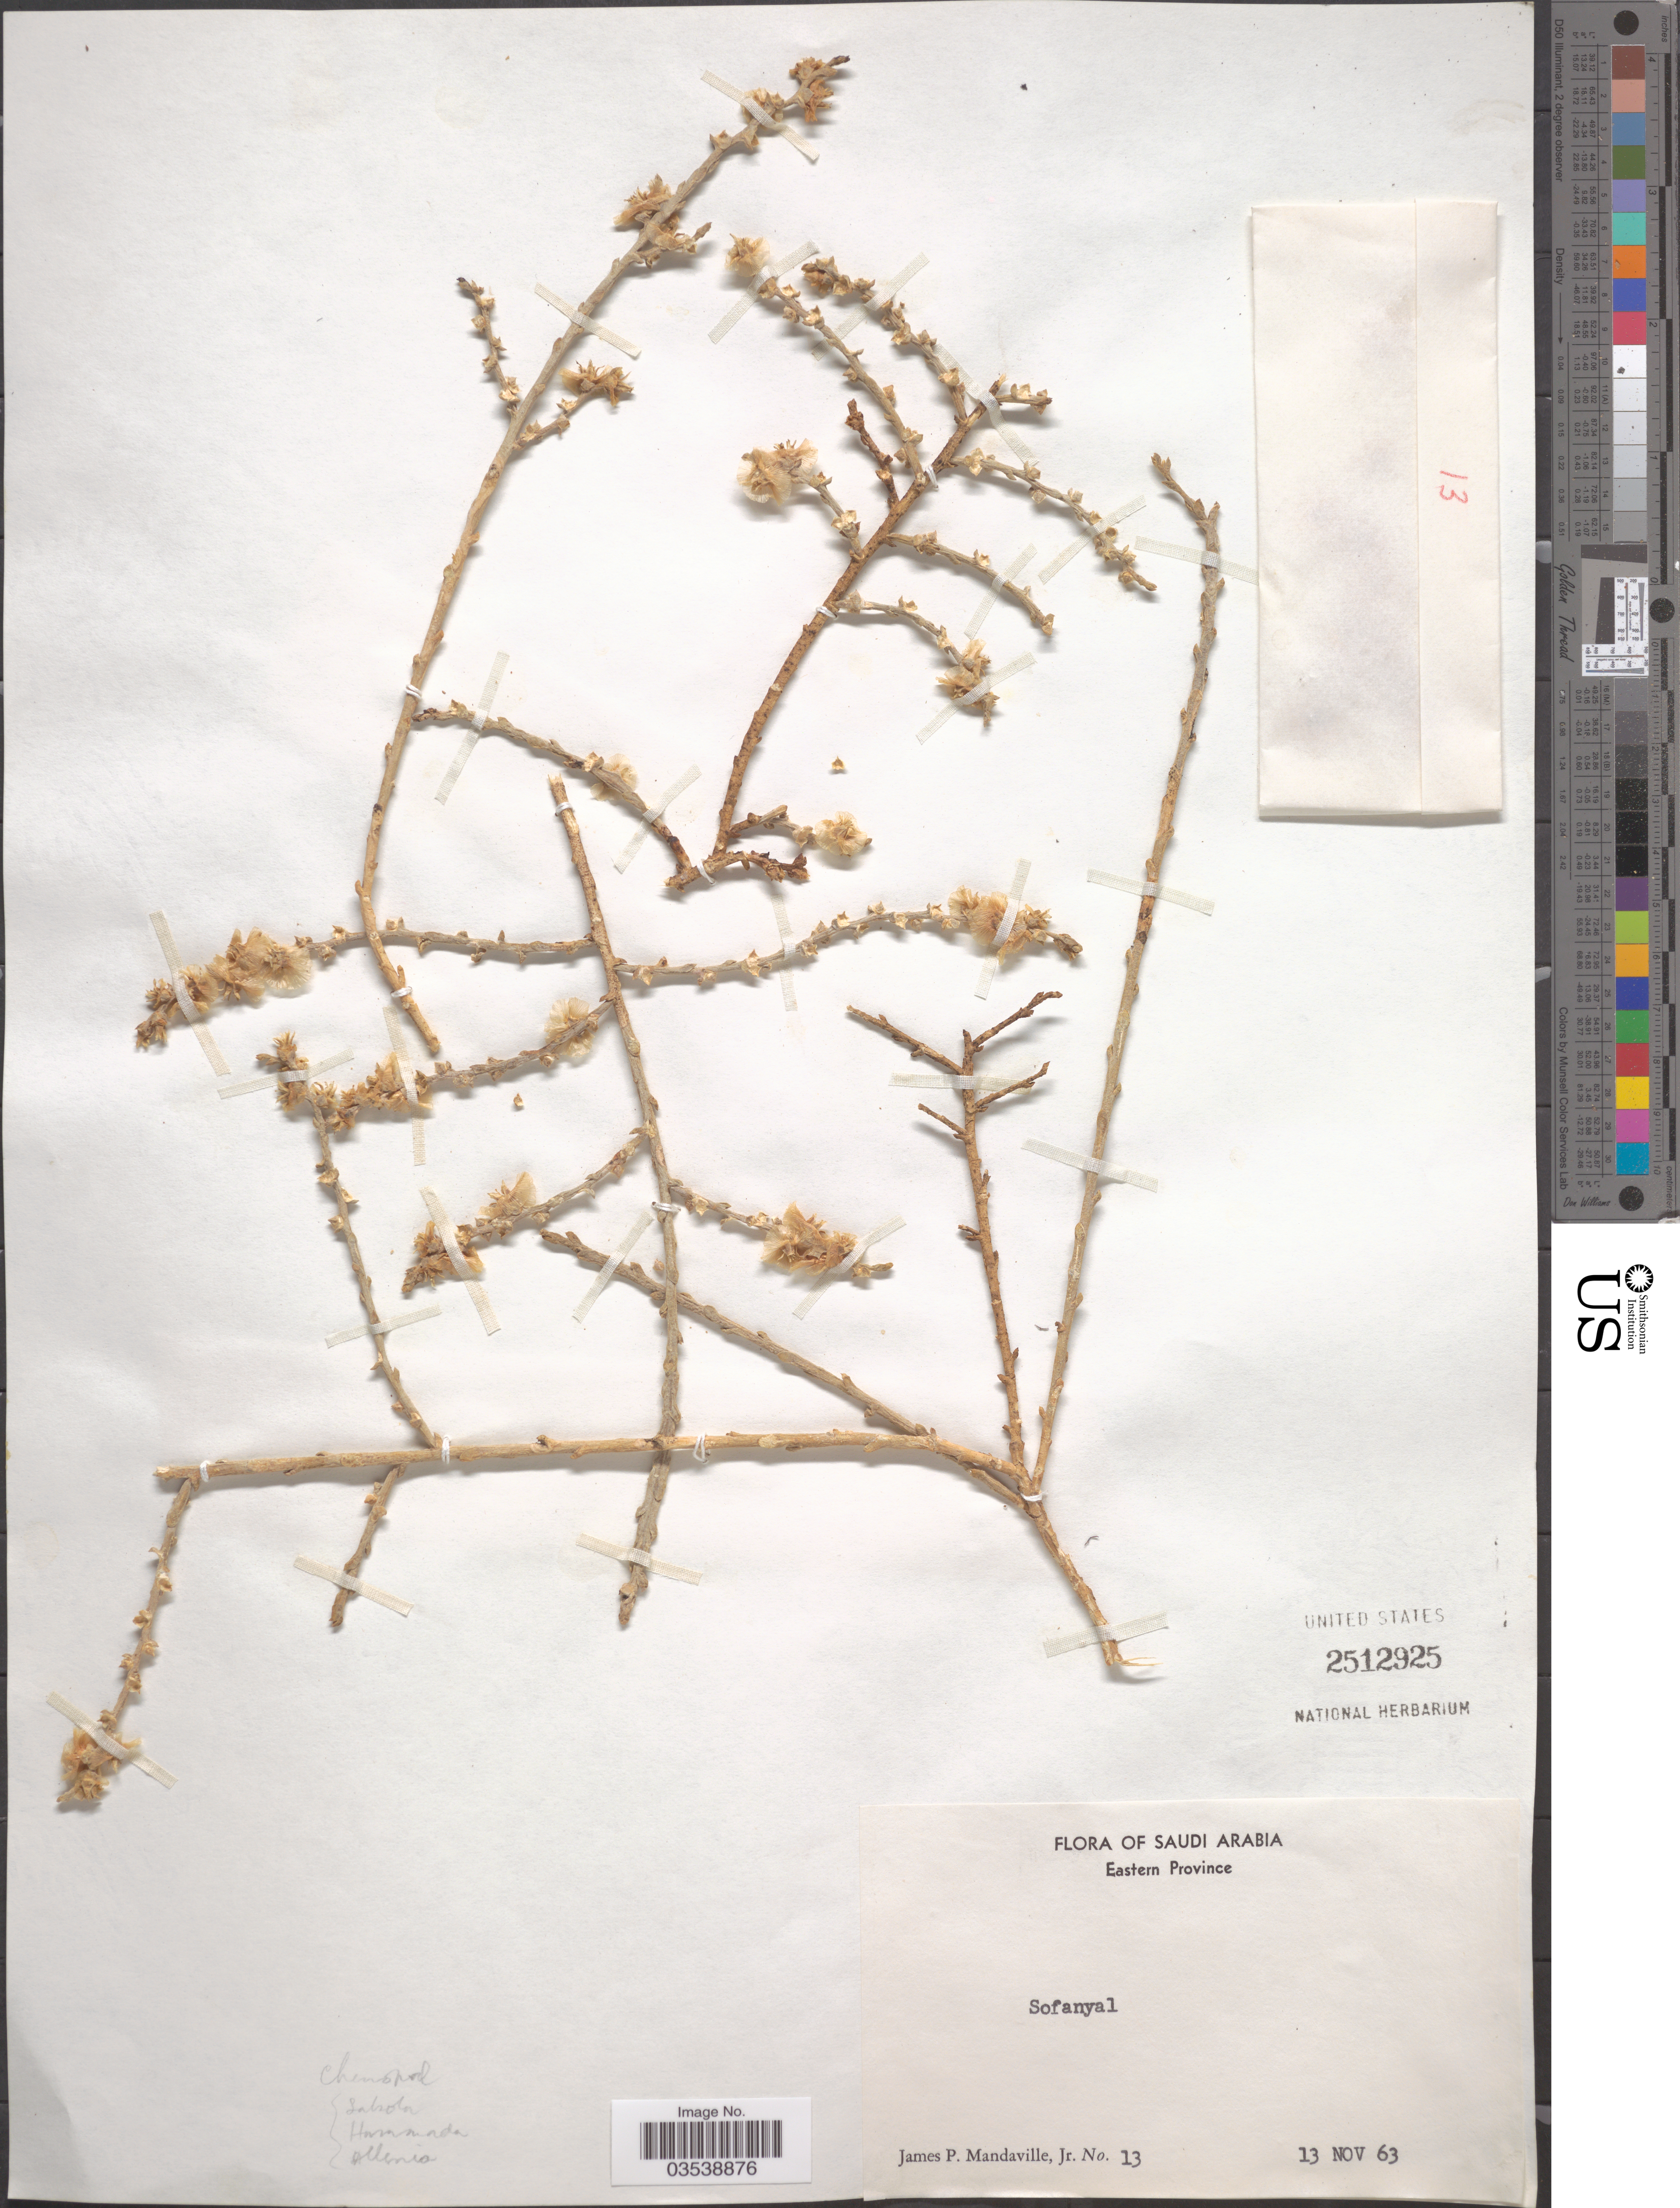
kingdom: Plantae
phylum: Tracheophyta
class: Magnoliopsida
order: Caryophyllales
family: Amaranthaceae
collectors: J. Mandaville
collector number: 13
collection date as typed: Transcribed d/m/y: 13/11/63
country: Saudi Arabia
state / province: Ash Sharqiyah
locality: Eastern Province. Sofanyal.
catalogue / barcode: US 2512925